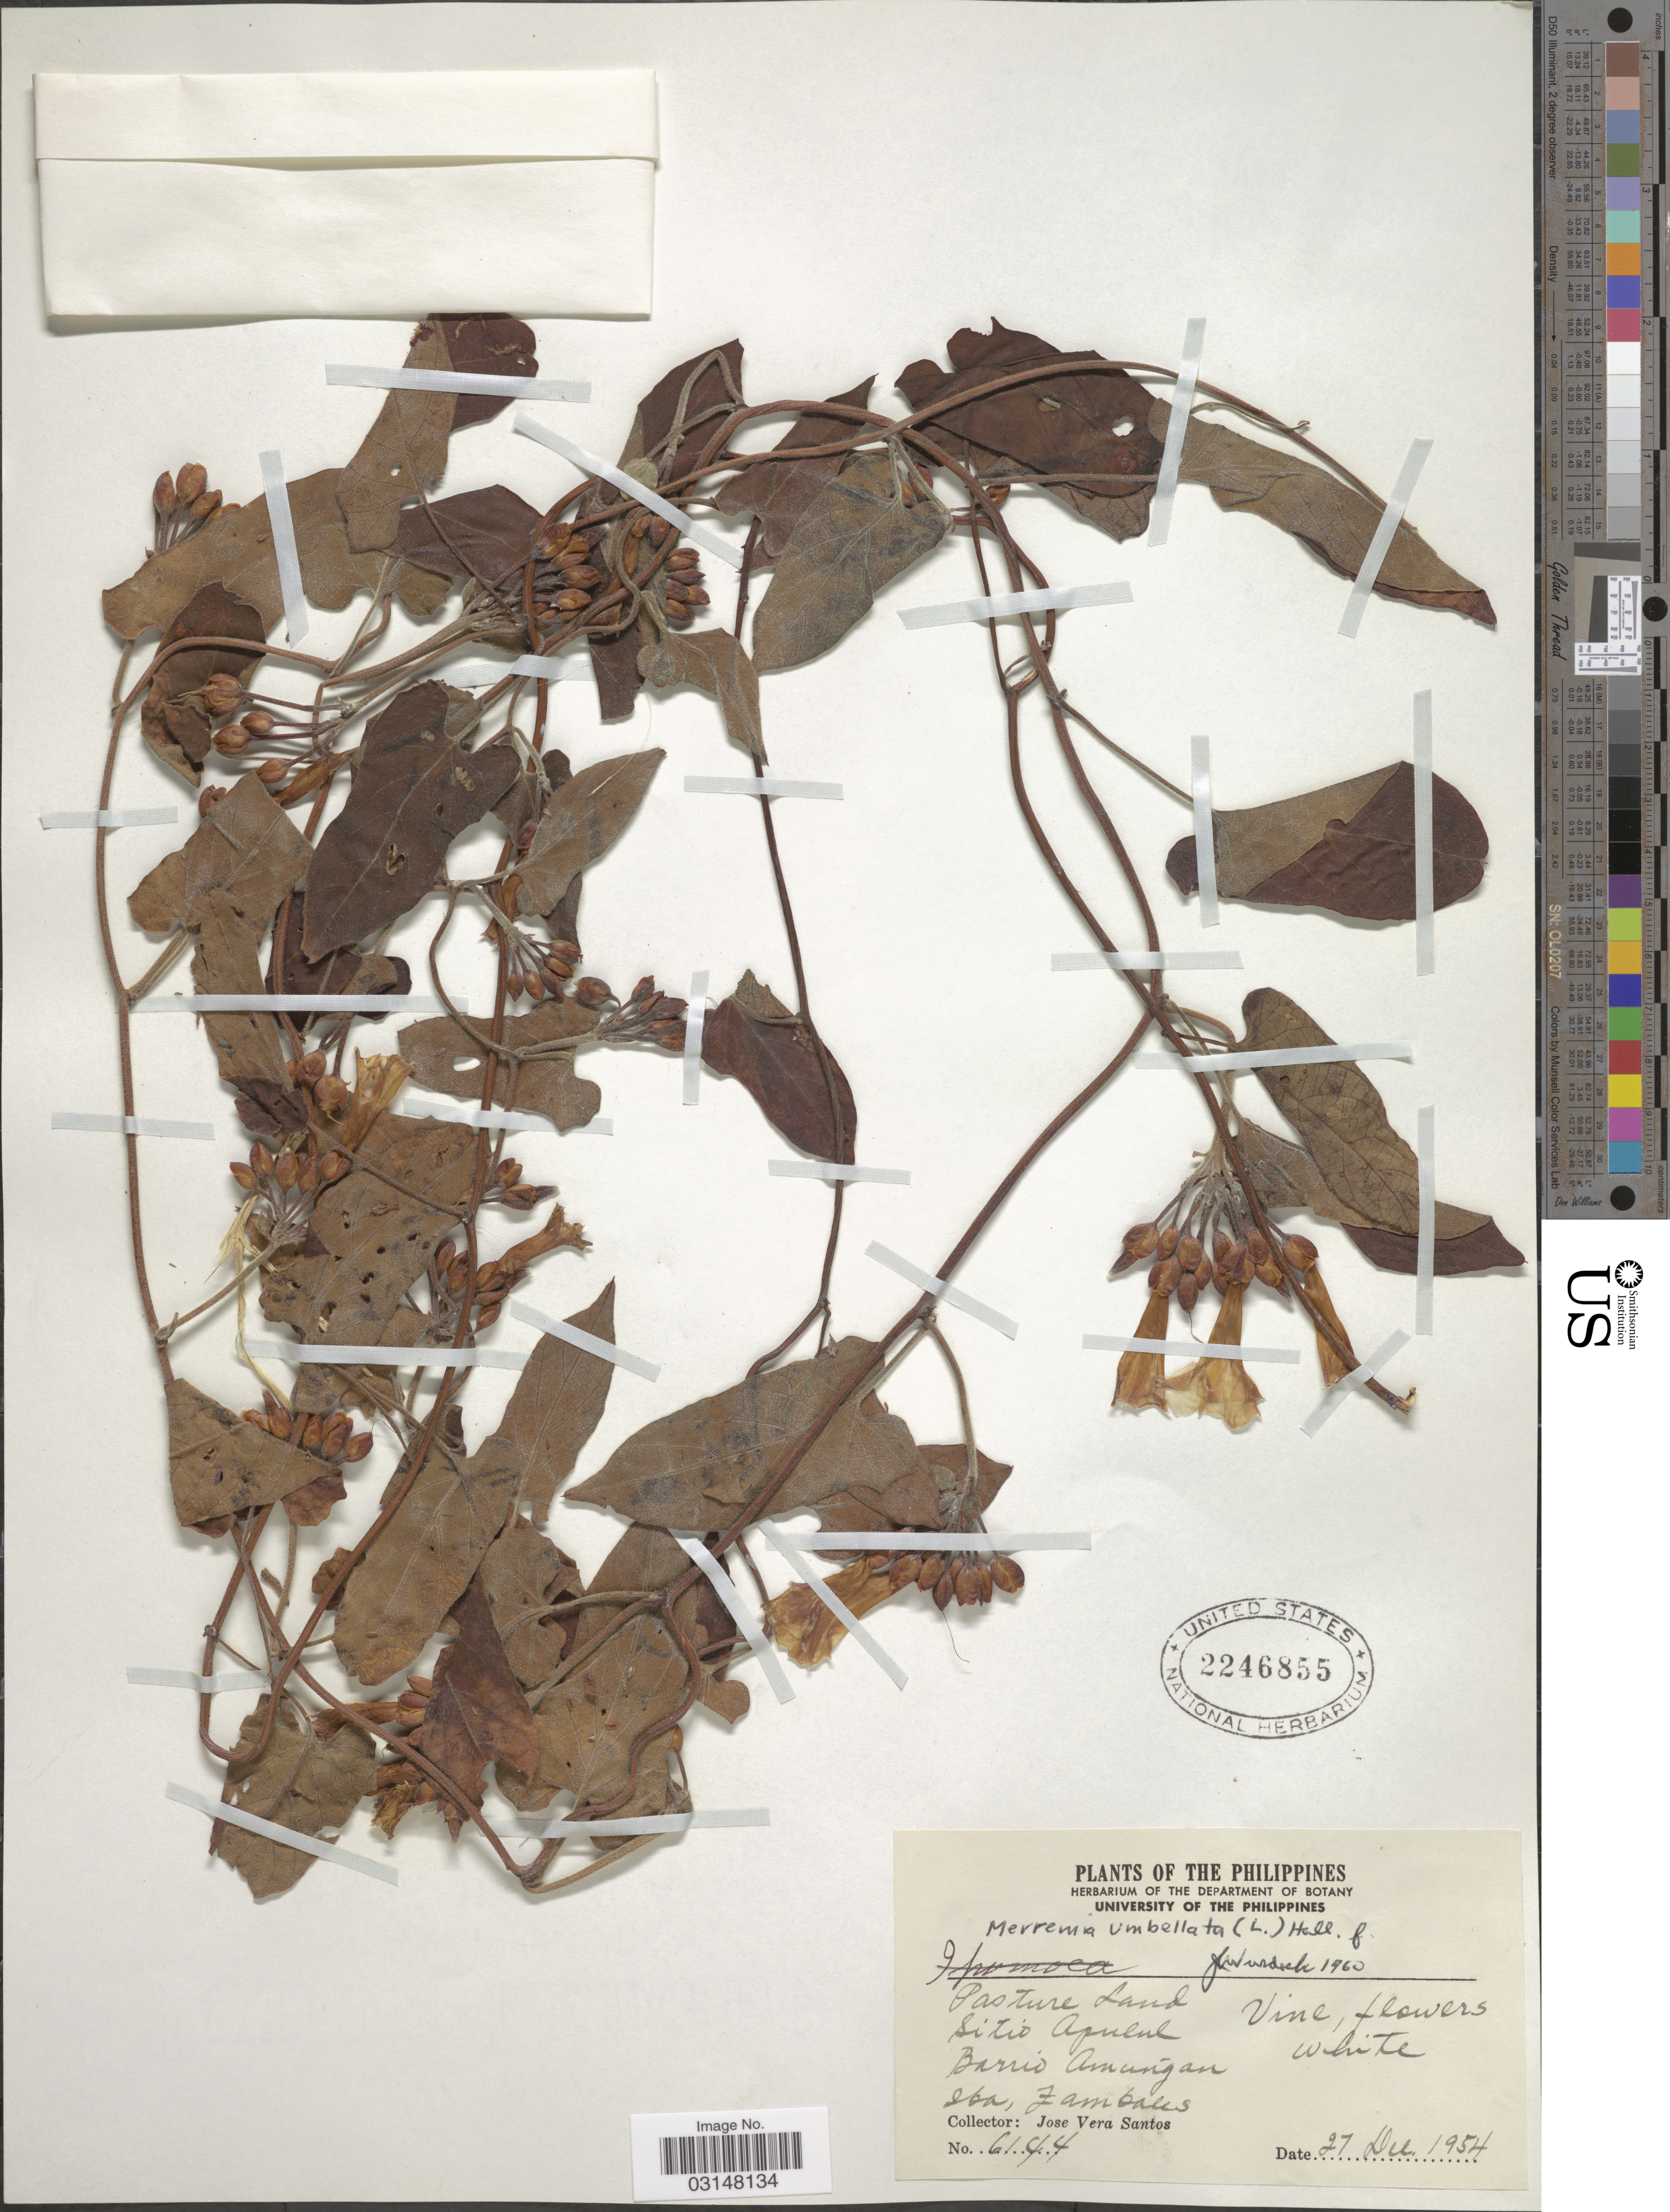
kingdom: Plantae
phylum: Tracheophyta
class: Magnoliopsida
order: Solanales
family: Convolvulaceae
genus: Camonea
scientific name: Camonea pilosa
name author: (Houtt.) A. R. Simões & Staples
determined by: Strong, Mark T., (BOT), Smithsonian Institution - National Museum of Natural History (UNITED STATES)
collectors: J. V. Santos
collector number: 6144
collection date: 1954-12-27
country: Philippines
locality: Pasture Land. Sitio Apulul , Barrio Amungan, Iba, Zambales.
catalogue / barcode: US 2246855